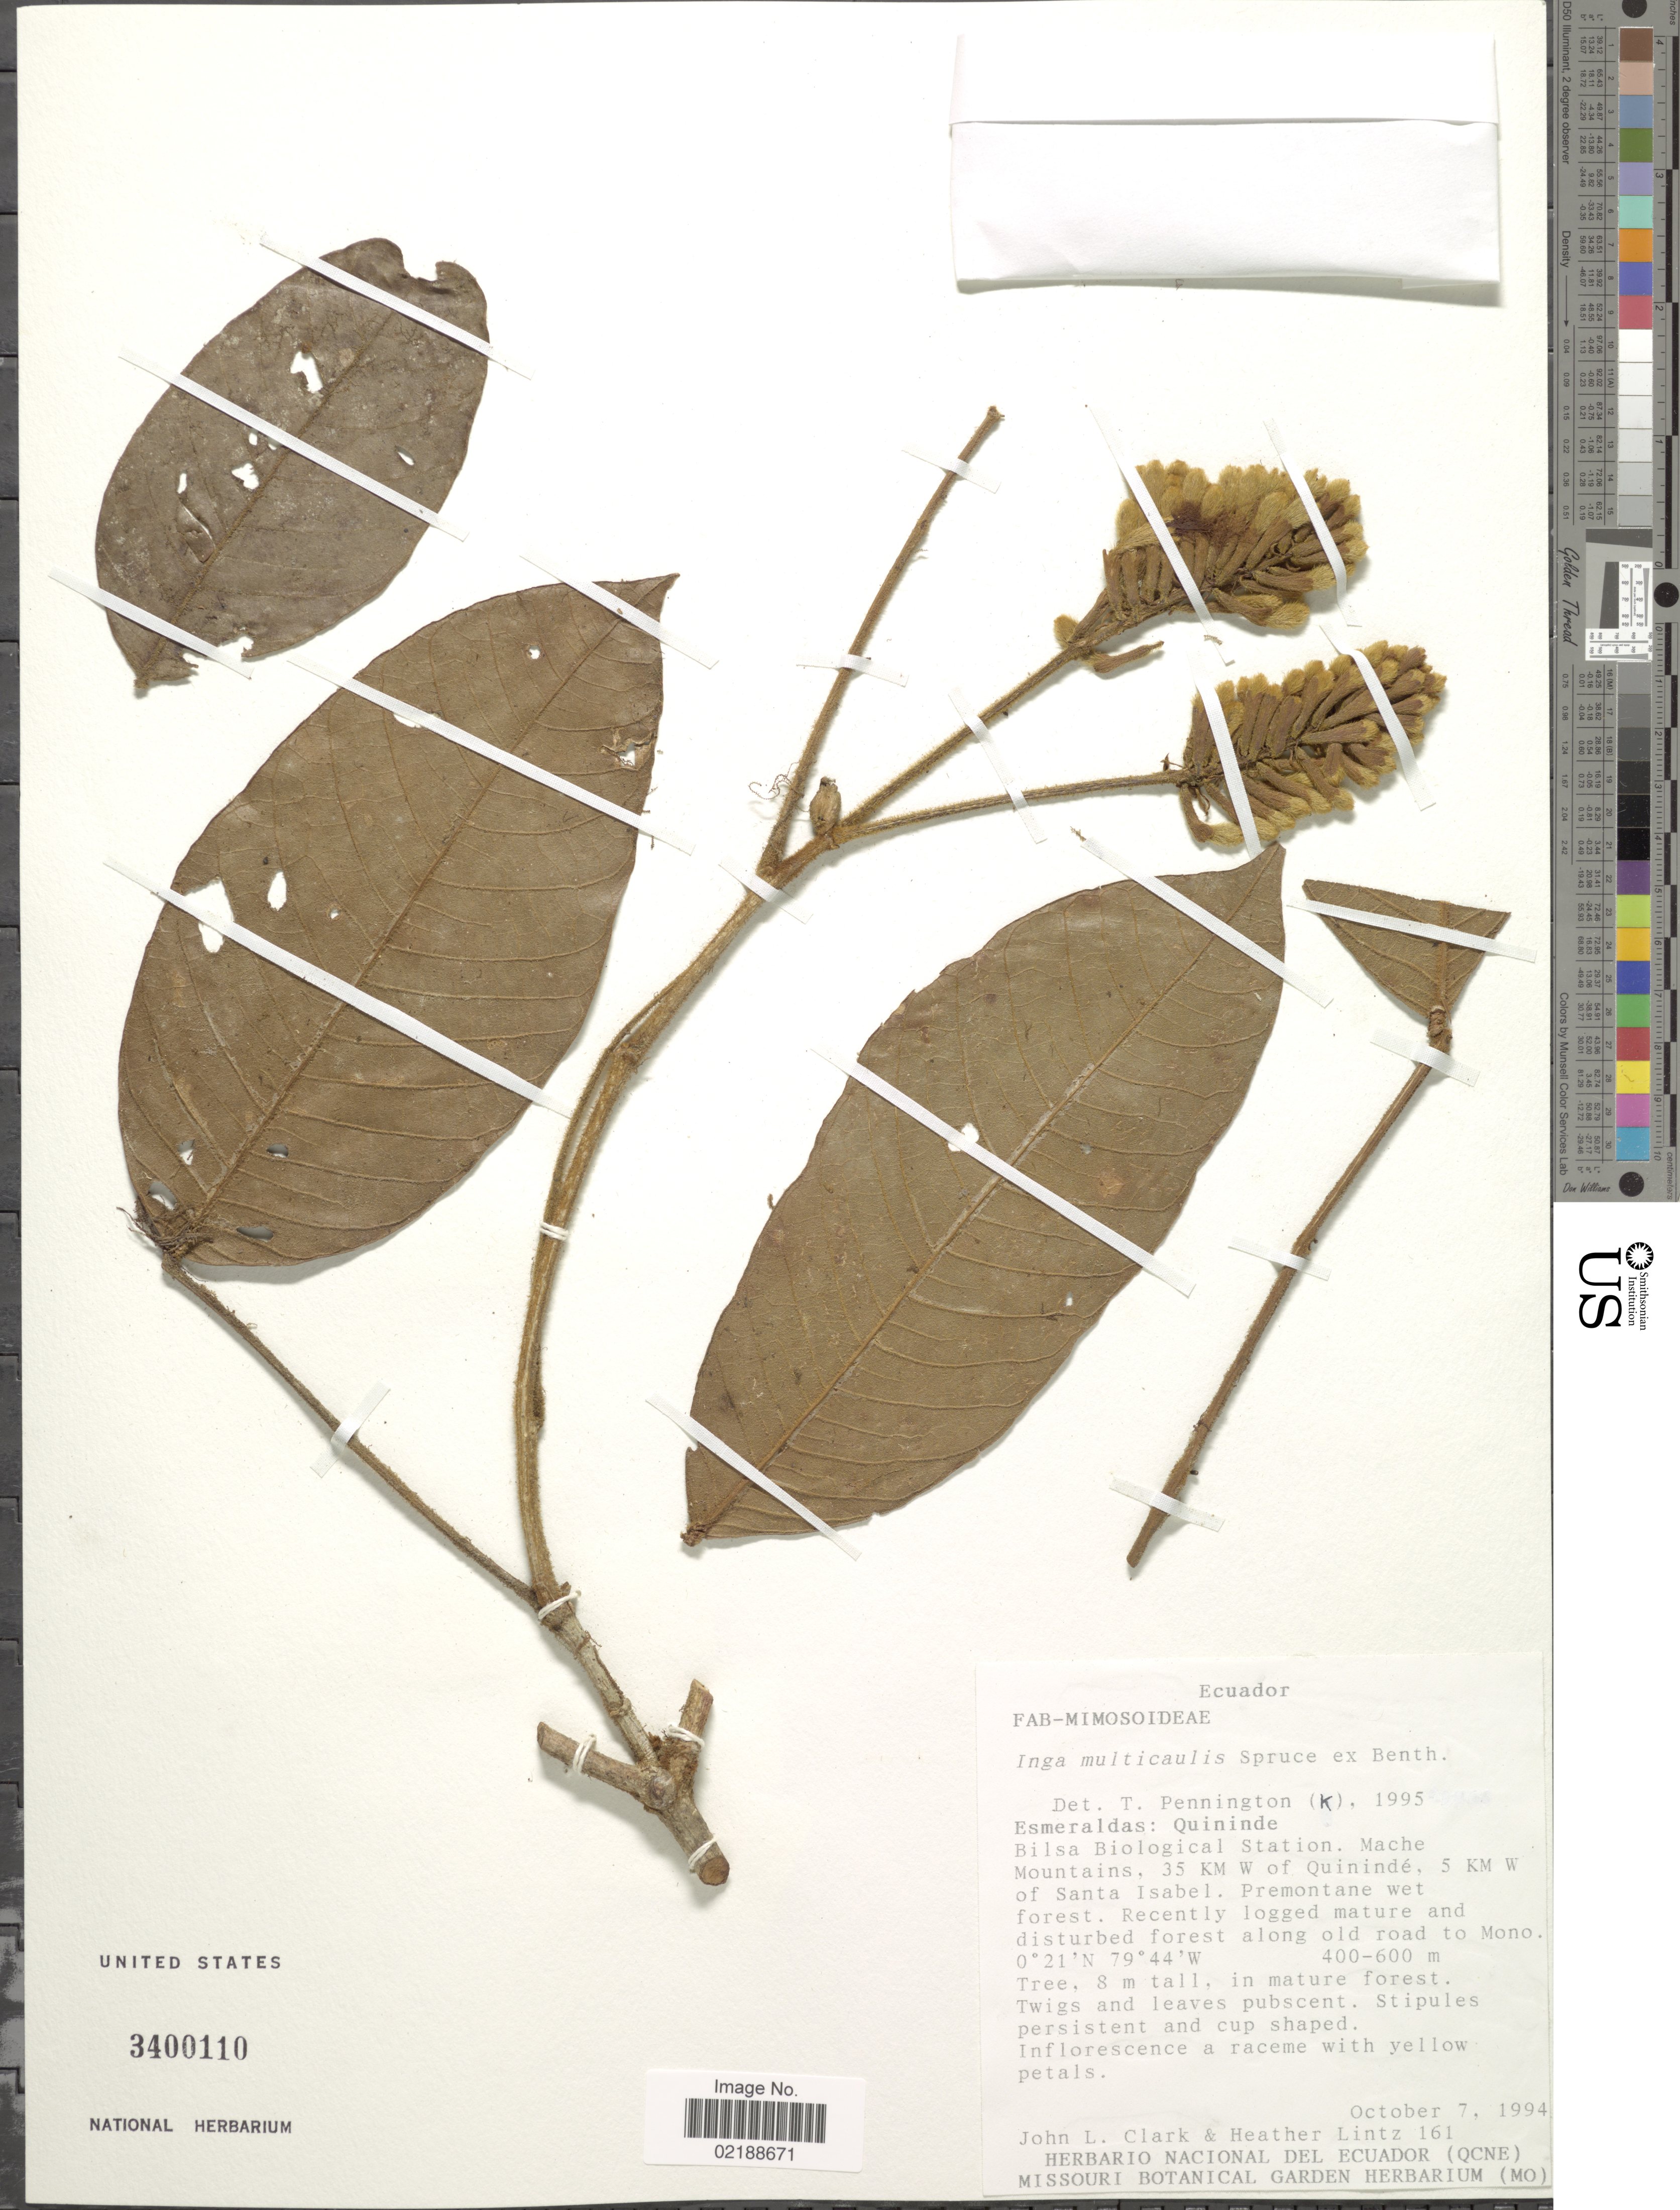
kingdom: Plantae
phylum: Tracheophyta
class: Magnoliopsida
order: Fabales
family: Fabaceae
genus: Inga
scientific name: Inga multicaulis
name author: Spruce ex Benth.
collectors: J. L. Clark & H. Lintz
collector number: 161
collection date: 1994-10-07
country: Ecuador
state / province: Esmeraldas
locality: Quininde, Bilsa Biological Station. mache Mountains, 35 KM W of Uinindé, 5 KM W of Santa Isabel. Premontane wet forest. Recently logged mature and disturbed forest along old road to Mono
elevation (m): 400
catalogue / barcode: US 3400110